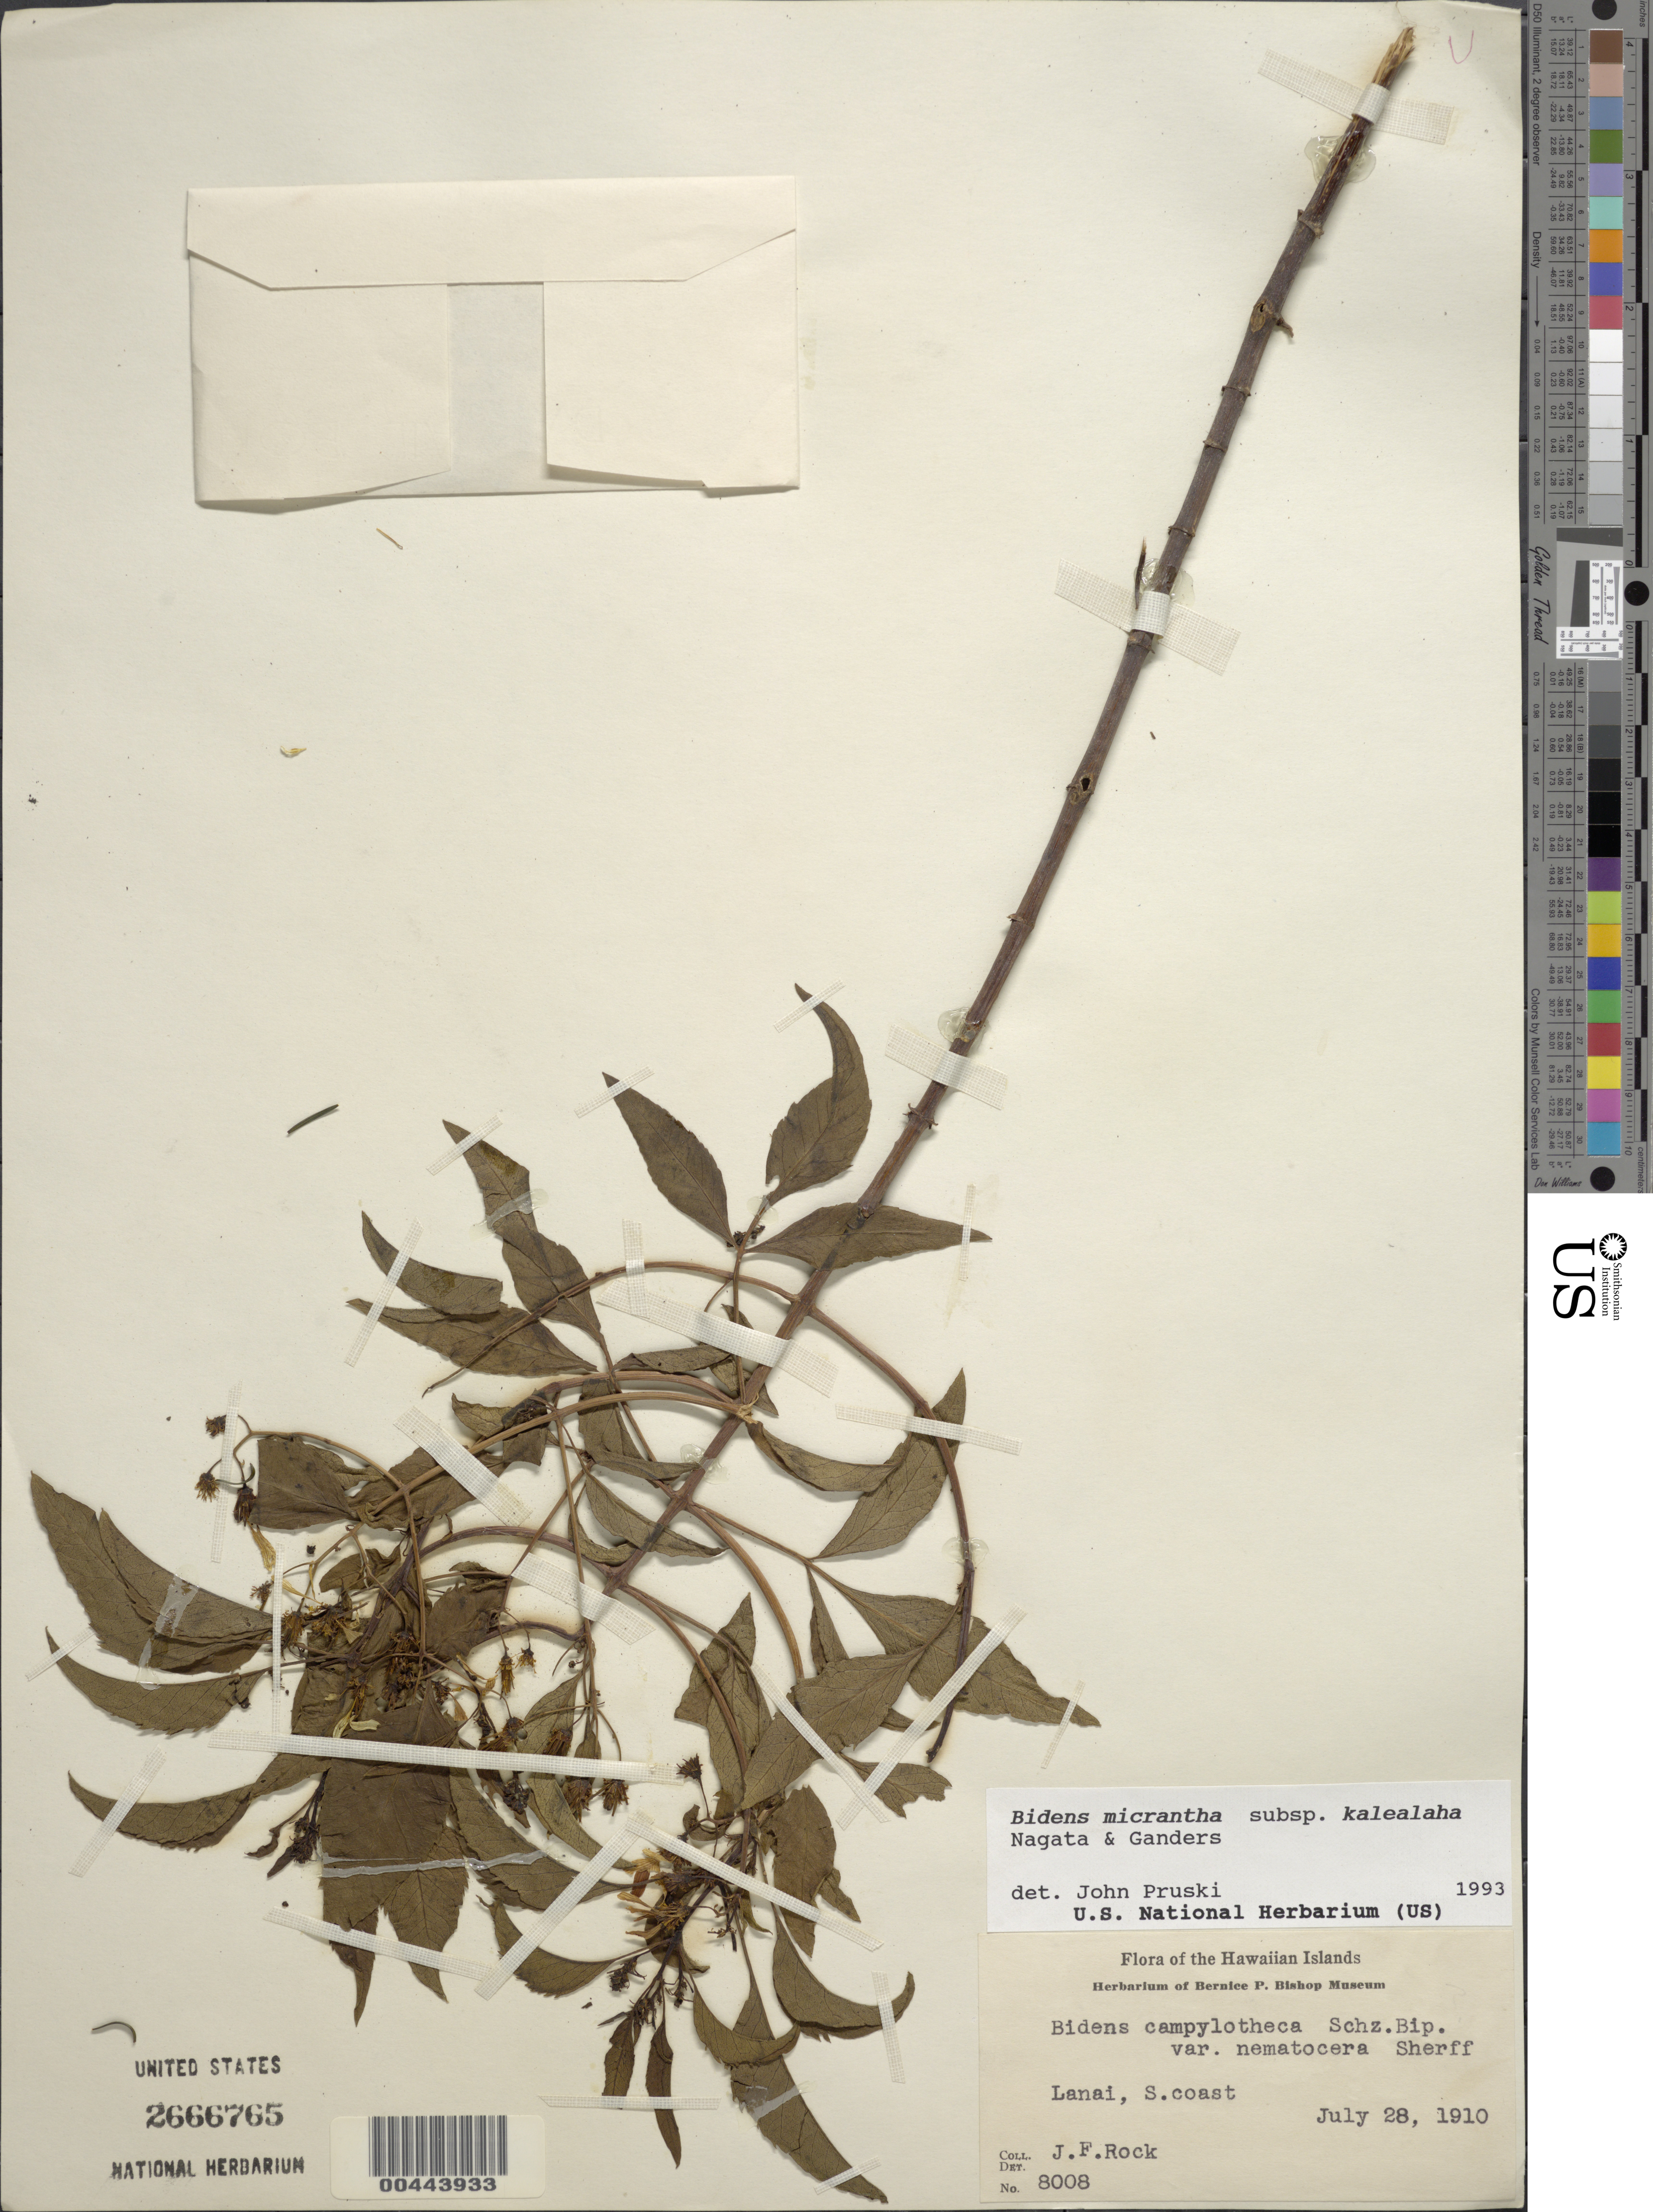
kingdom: Plantae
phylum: Tracheophyta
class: Magnoliopsida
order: Asterales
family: Asteraceae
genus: Bidens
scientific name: Bidens micrantha subsp. kalealaha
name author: Nagata & Ganders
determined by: Pruski, J. F.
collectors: J. F. Rock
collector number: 8008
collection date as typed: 28 Jul 1910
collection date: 1910-07-28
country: United States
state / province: Hawaii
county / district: Maui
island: Lana'i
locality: S coast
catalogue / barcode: US 2666765